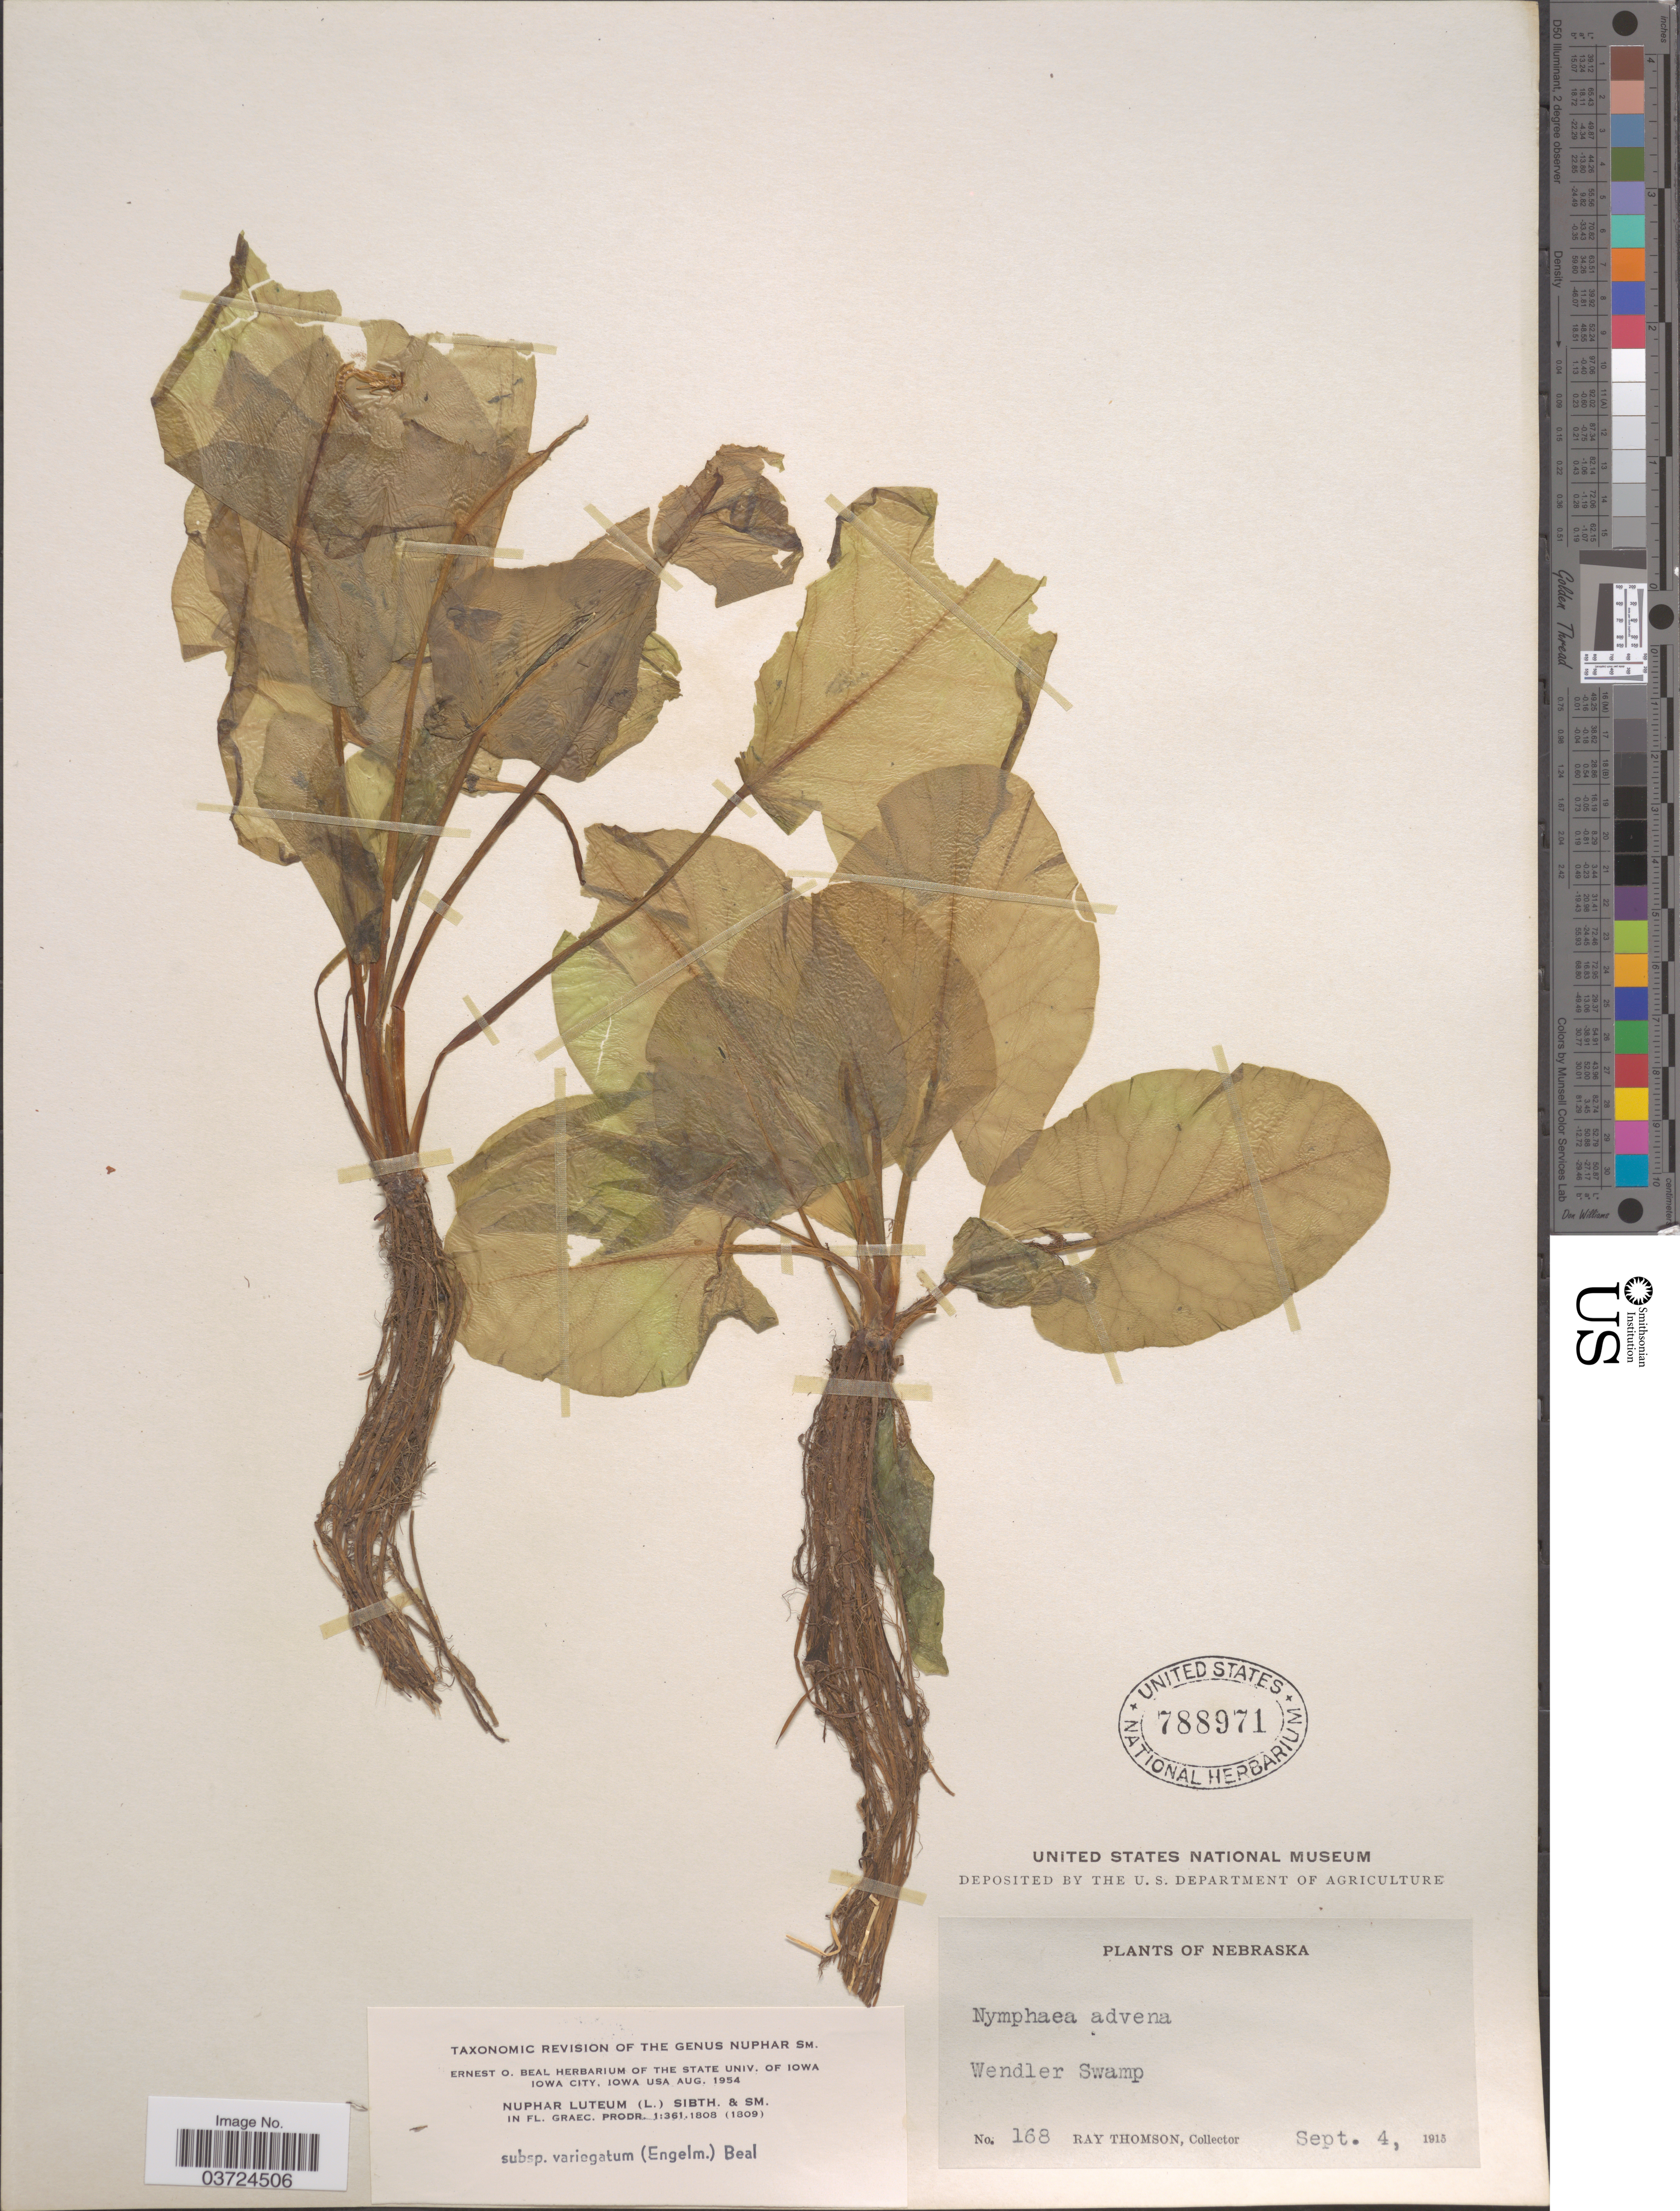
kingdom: Plantae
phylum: Tracheophyta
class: Magnoliopsida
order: Nymphaeales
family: Nymphaeaceae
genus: Nuphar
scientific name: Nuphar lutea subsp. variegata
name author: (Engelm. ex Durand) E.O. Beal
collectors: R. Thompson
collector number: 168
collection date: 1915-09-04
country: United States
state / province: Nebraska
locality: Wendler Swamp.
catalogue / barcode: US 788971